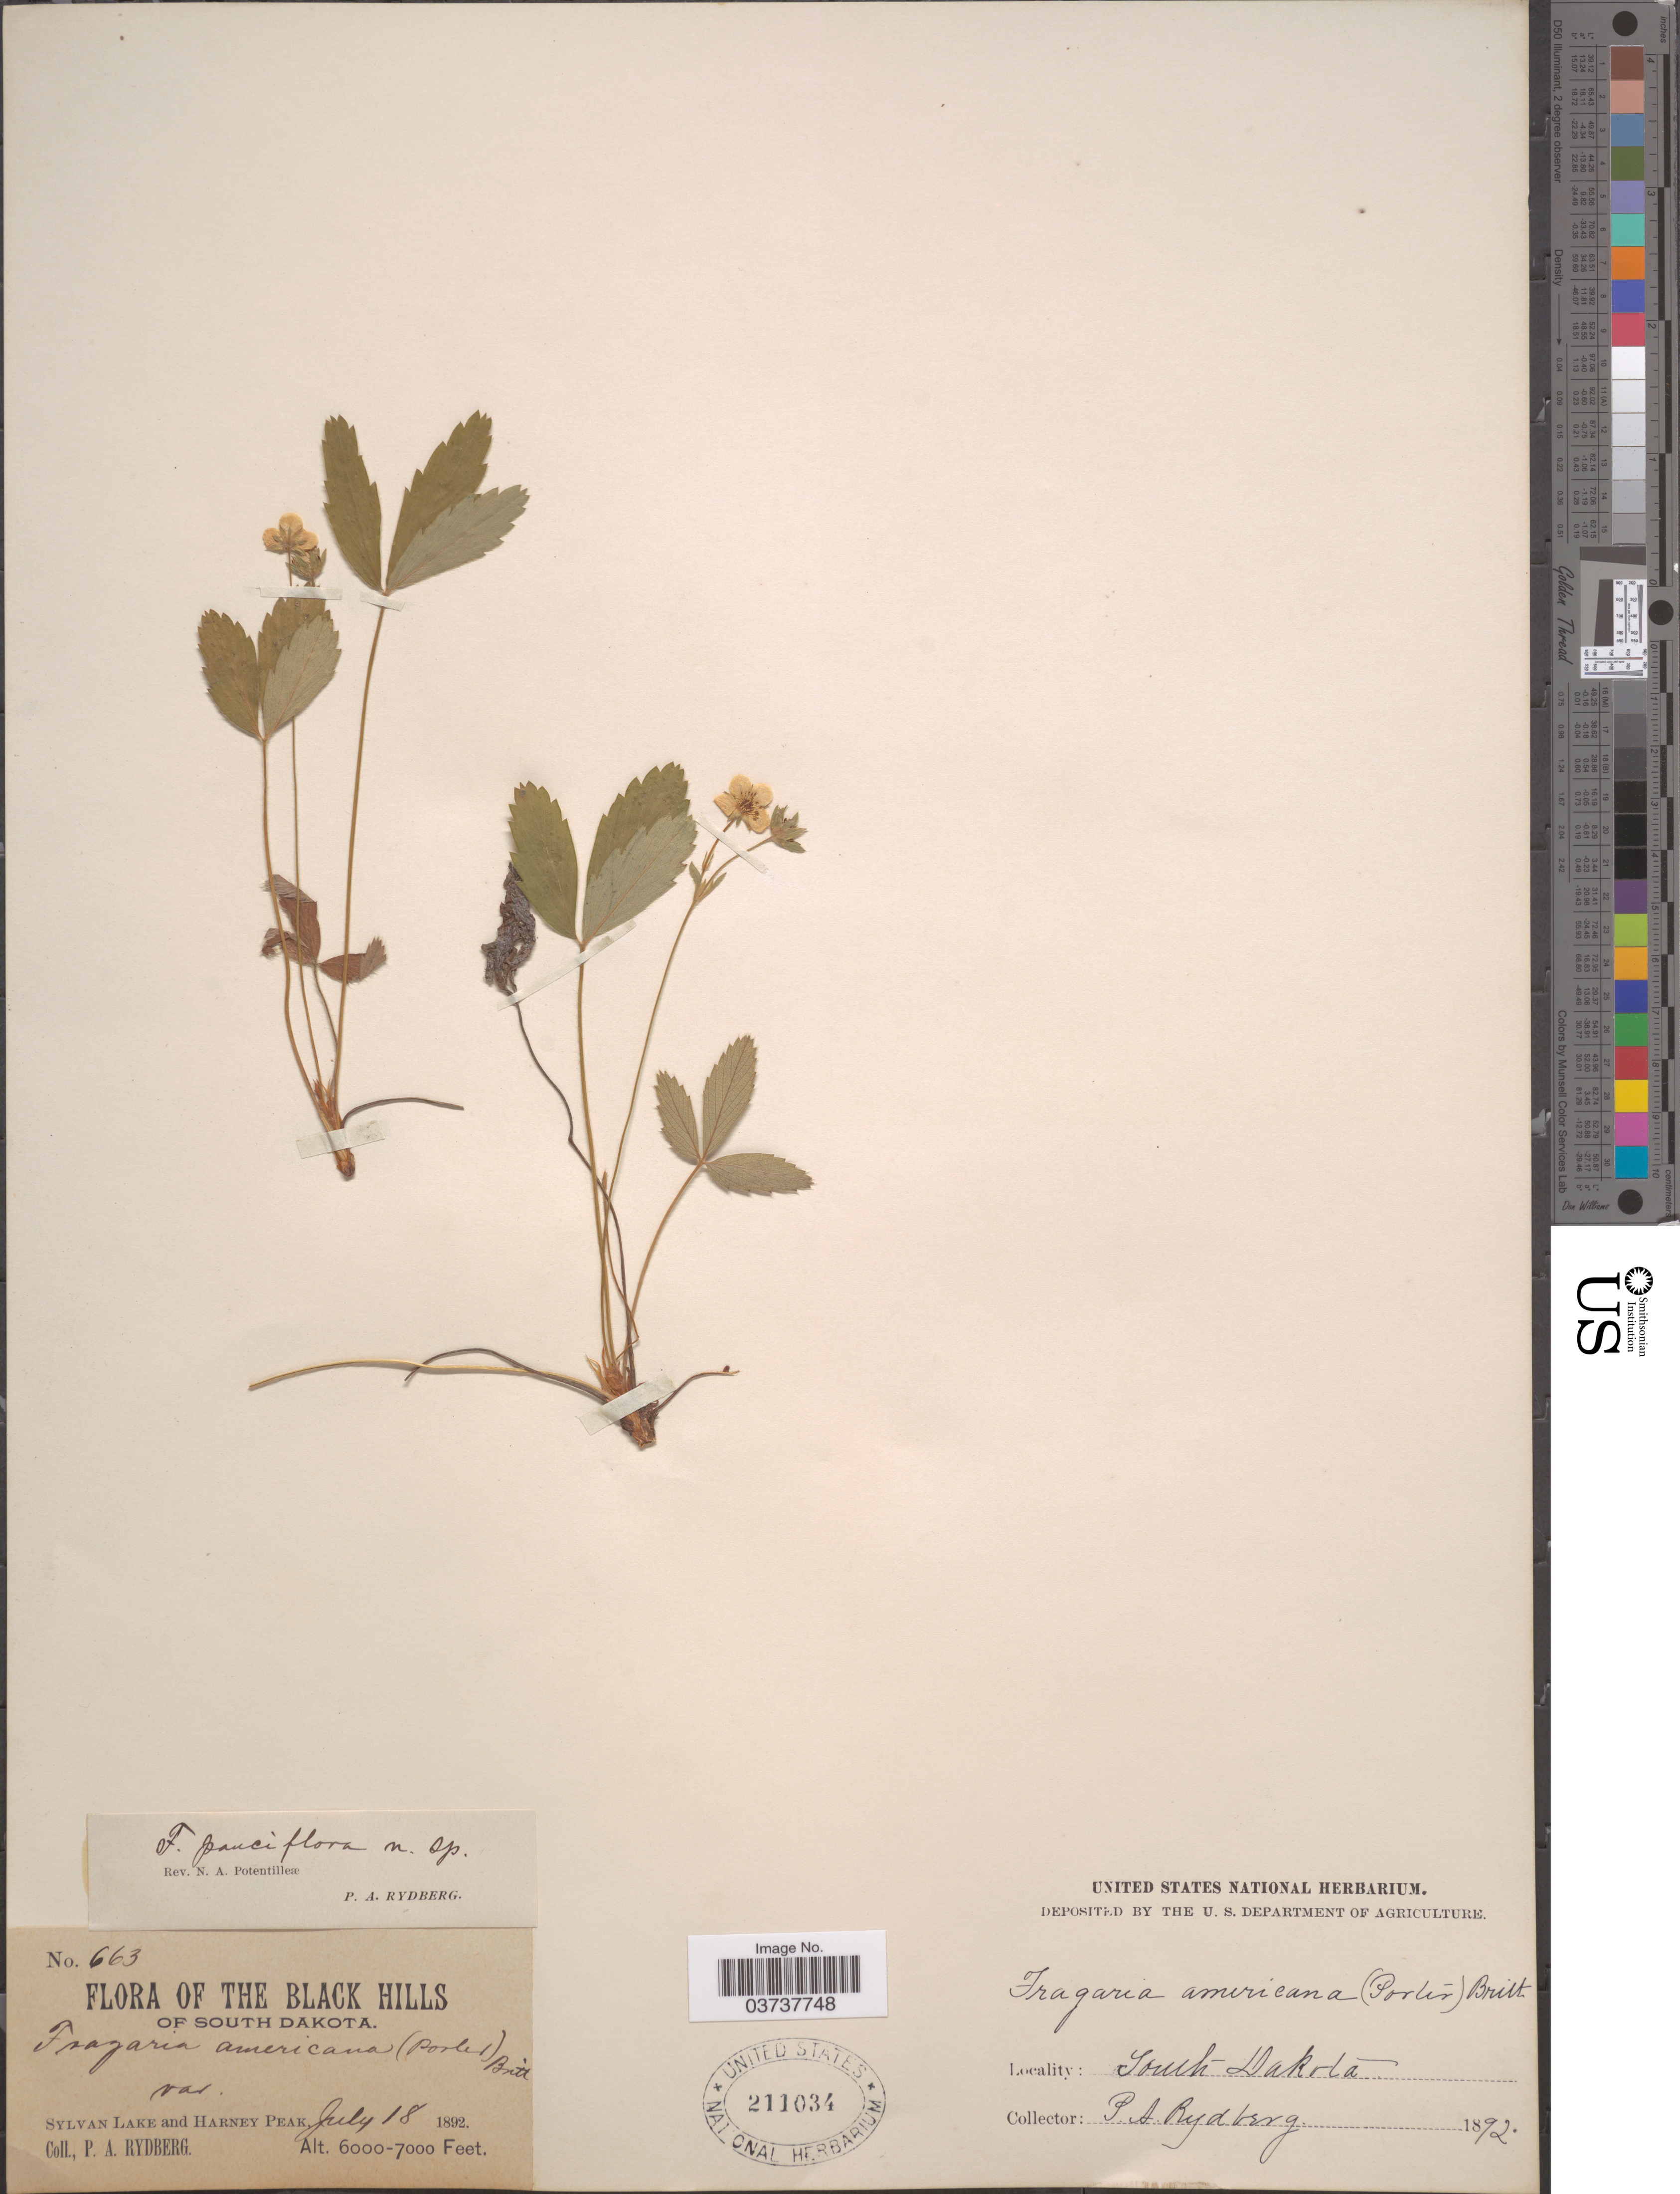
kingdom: Plantae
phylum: Tracheophyta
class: Magnoliopsida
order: Rosales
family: Rosaceae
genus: Fragaria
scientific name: Fragaria virginiana subsp. glauca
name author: (S. Watson) Staudt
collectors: P. A. Rydberg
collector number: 663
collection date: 1892-07-18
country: United States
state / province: South Dakota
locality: The Black Hills. Sylvan Lake and Harney Peak.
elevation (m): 1829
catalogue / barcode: US 211034